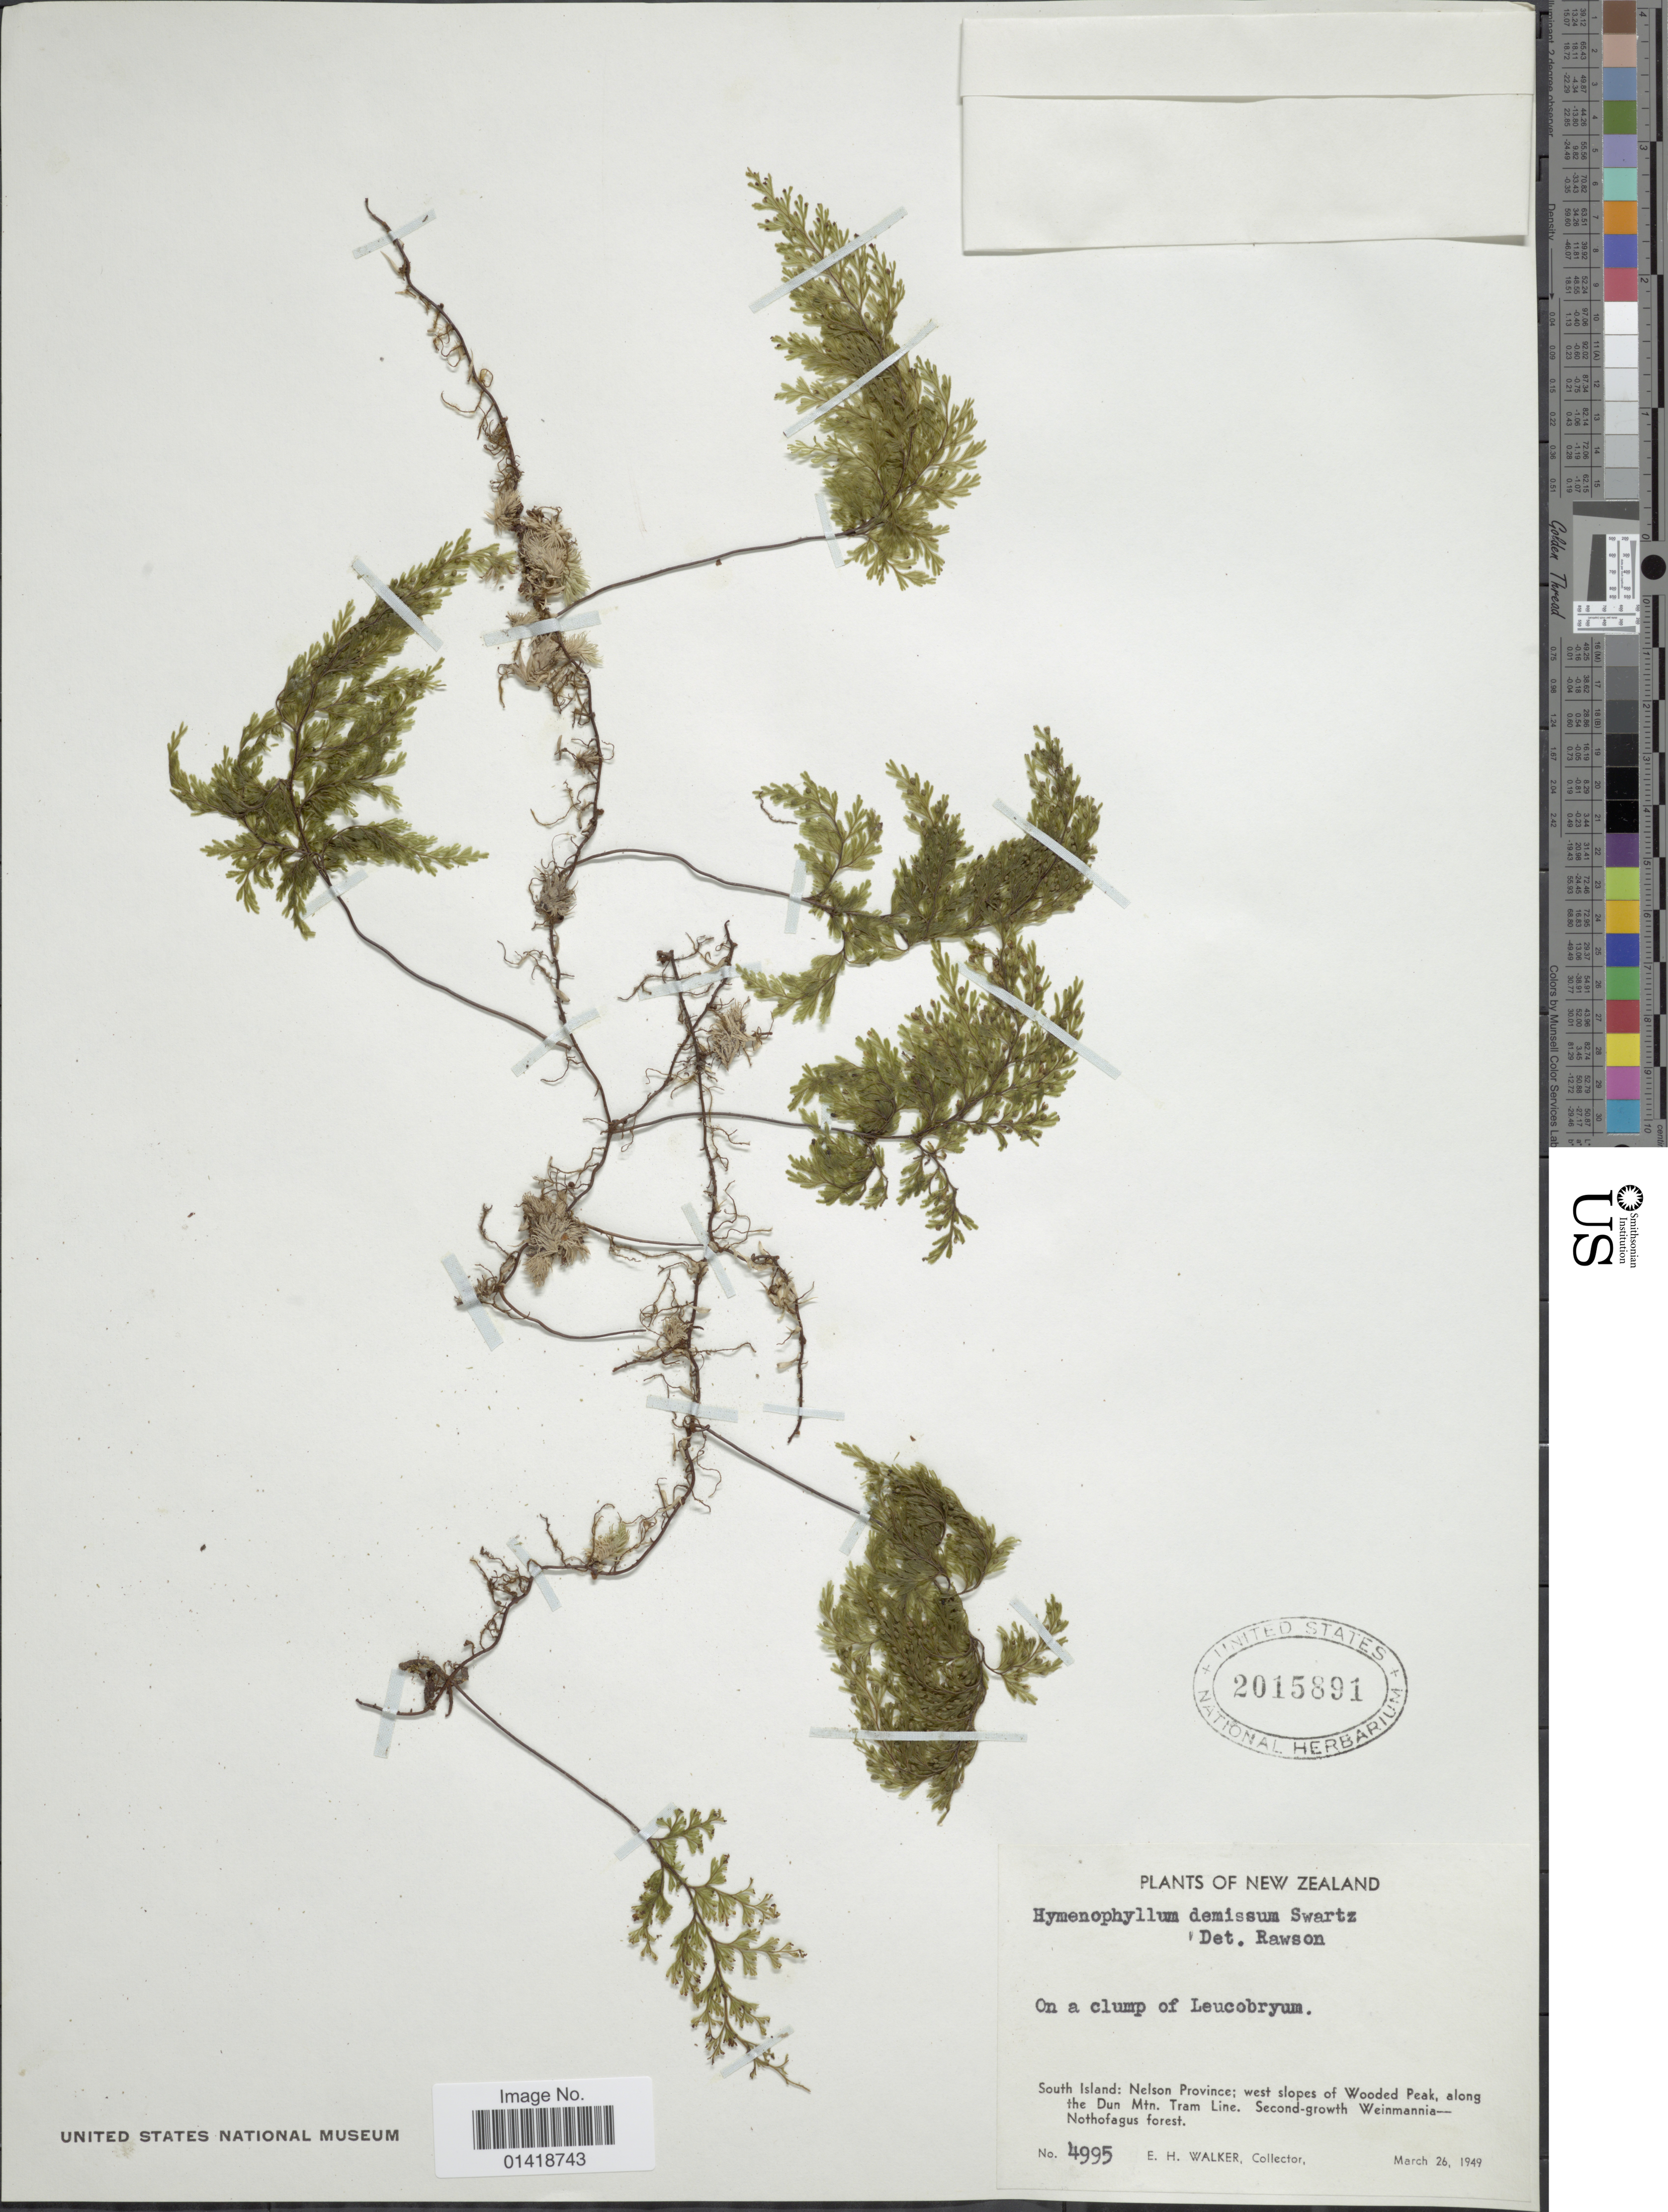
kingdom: Plantae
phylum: Tracheophyta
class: Polypodiopsida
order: Hymenophyllales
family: Hymenophyllaceae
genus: Hymenophyllum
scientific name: Hymenophyllum demissum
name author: Sw.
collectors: E. H. Walker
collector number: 4995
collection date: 1949-03-26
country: New Zealand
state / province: Nelson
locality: South Island: Nelson Province: west slopes of Wooded Peak, along the Dun Mtn. Tram Line. Second-growth Weinmannia-Nothofogus forest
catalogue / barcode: US 2015891